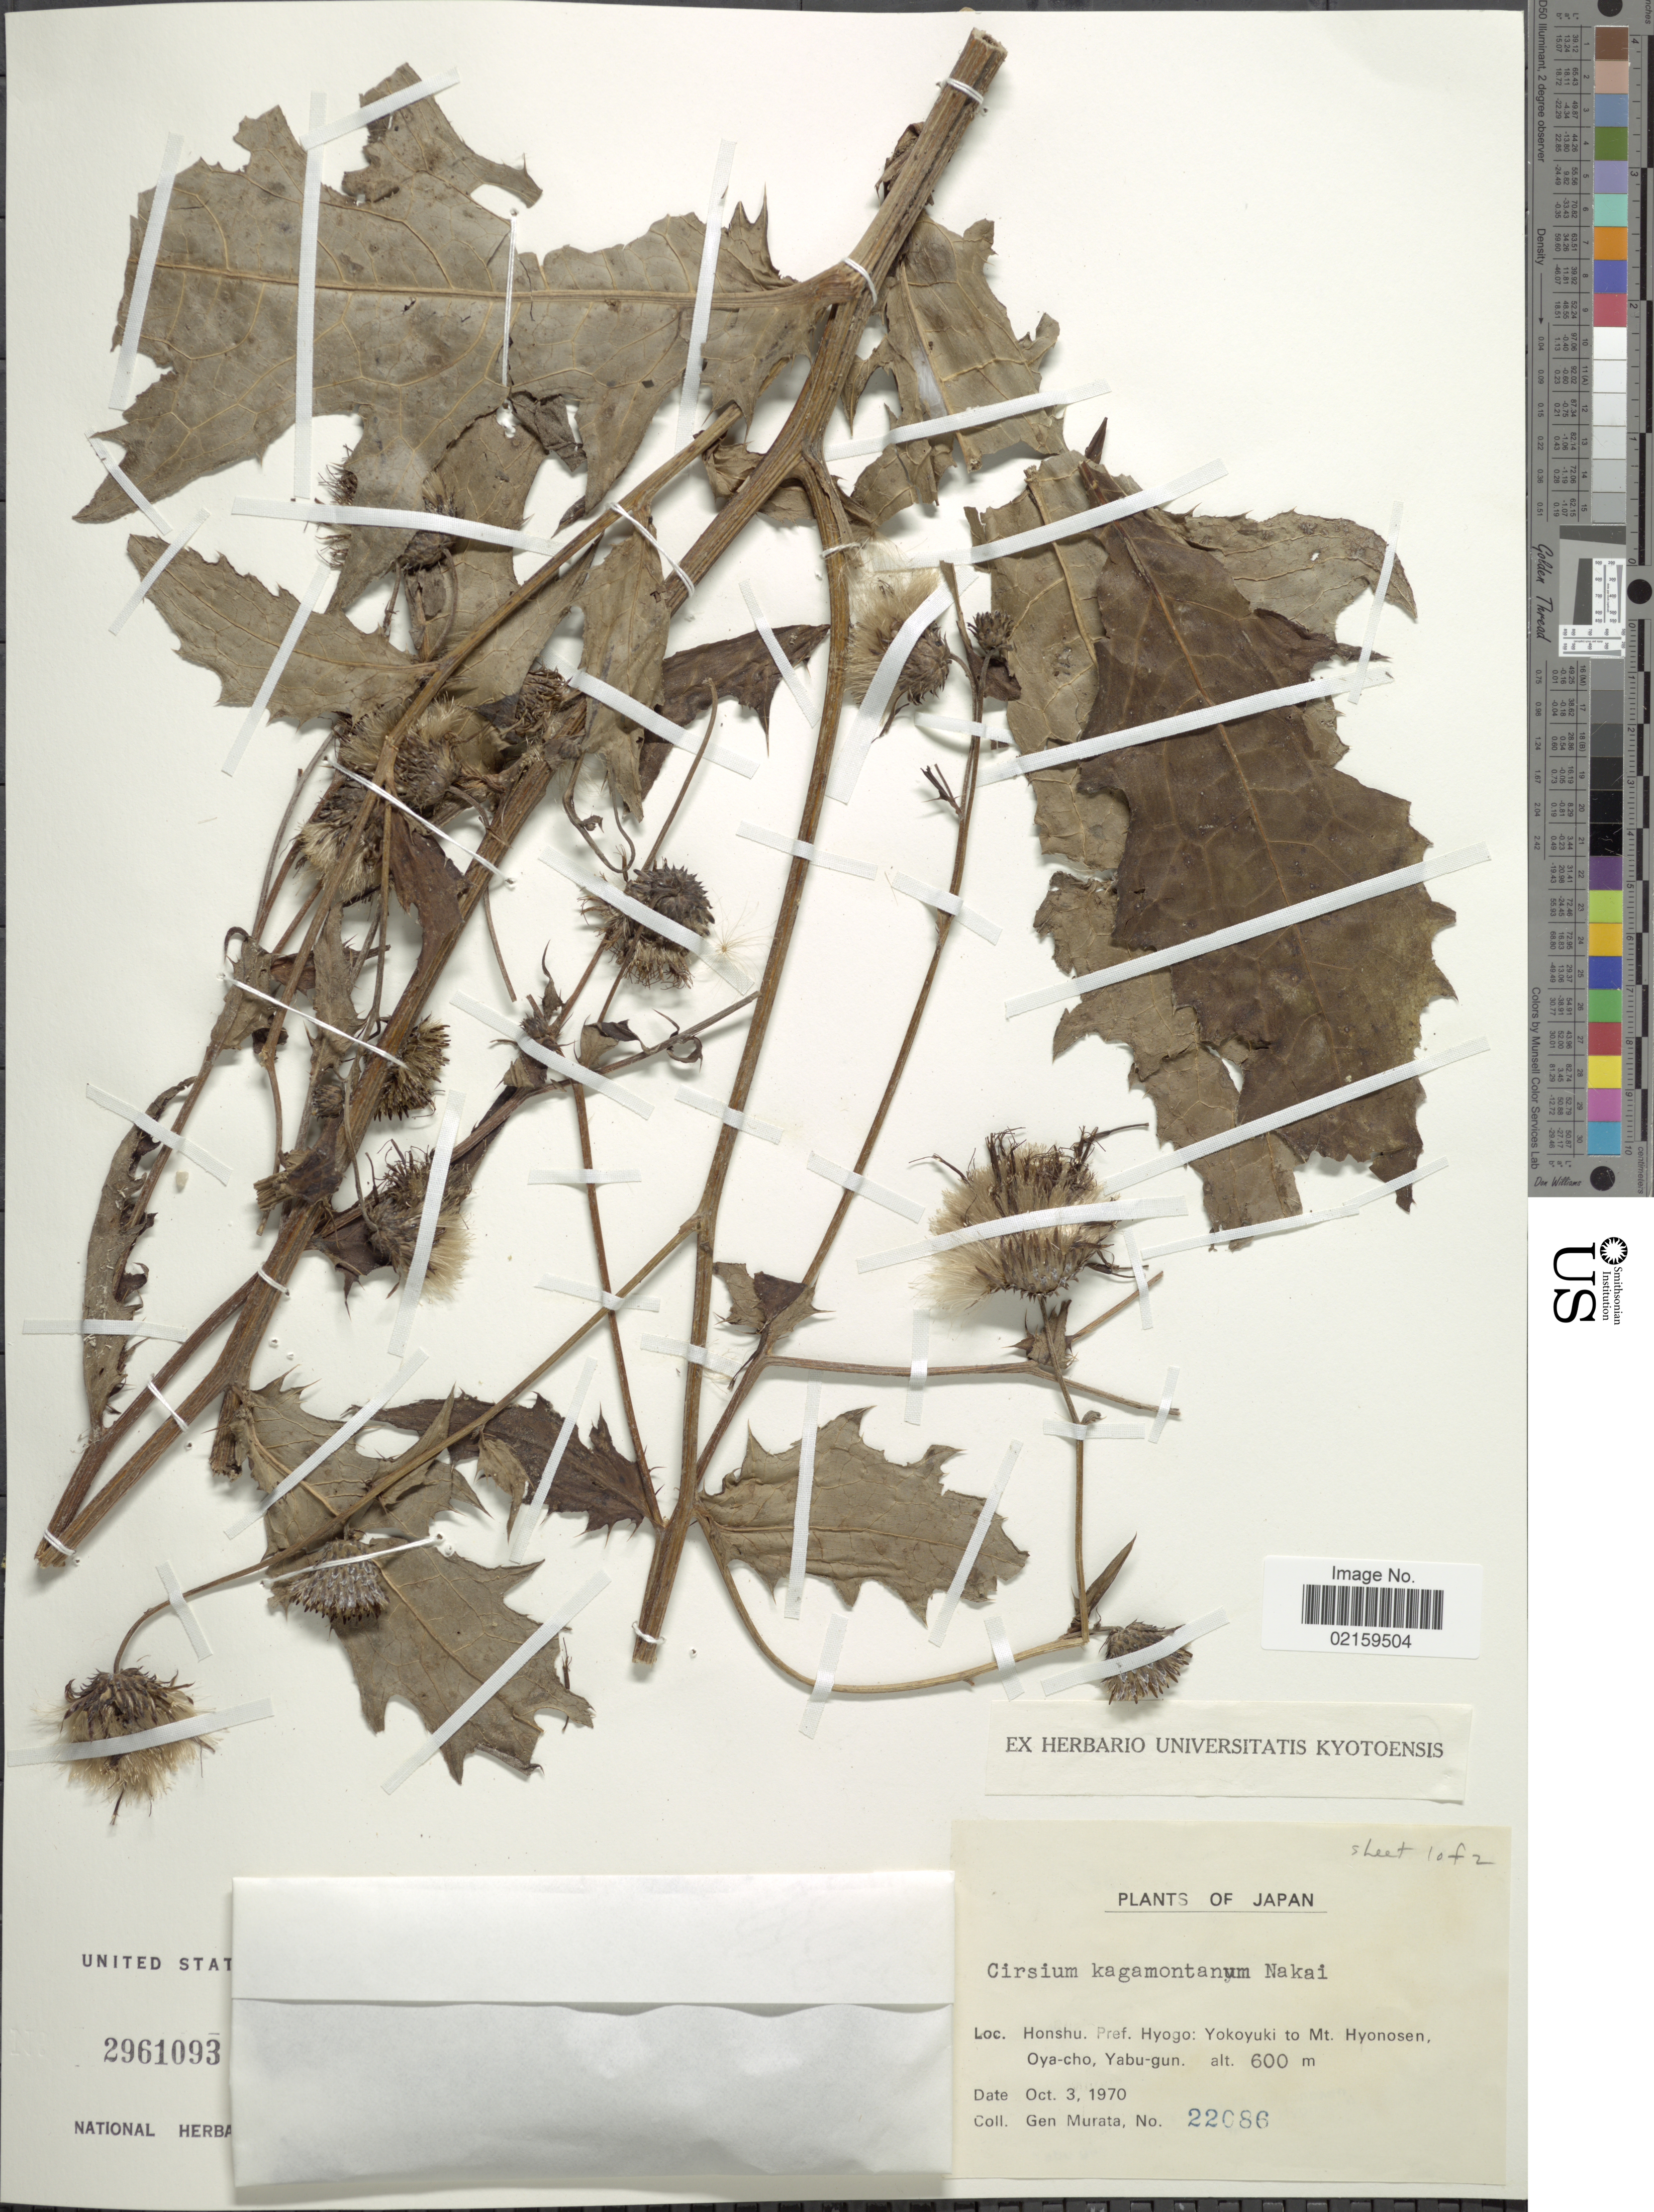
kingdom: Plantae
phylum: Tracheophyta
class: Magnoliopsida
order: Asterales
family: Asteraceae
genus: Cirsium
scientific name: Cirsium kagamontanum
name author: Nakai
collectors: G. Murata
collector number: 22086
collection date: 1970-10-03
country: Japan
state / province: Hyogo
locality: Honshu. Pref. Hyogo: Yokoyuki to Mt. Hyonosen, Oya-cho, Yabu-gun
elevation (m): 600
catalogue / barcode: US 2961093